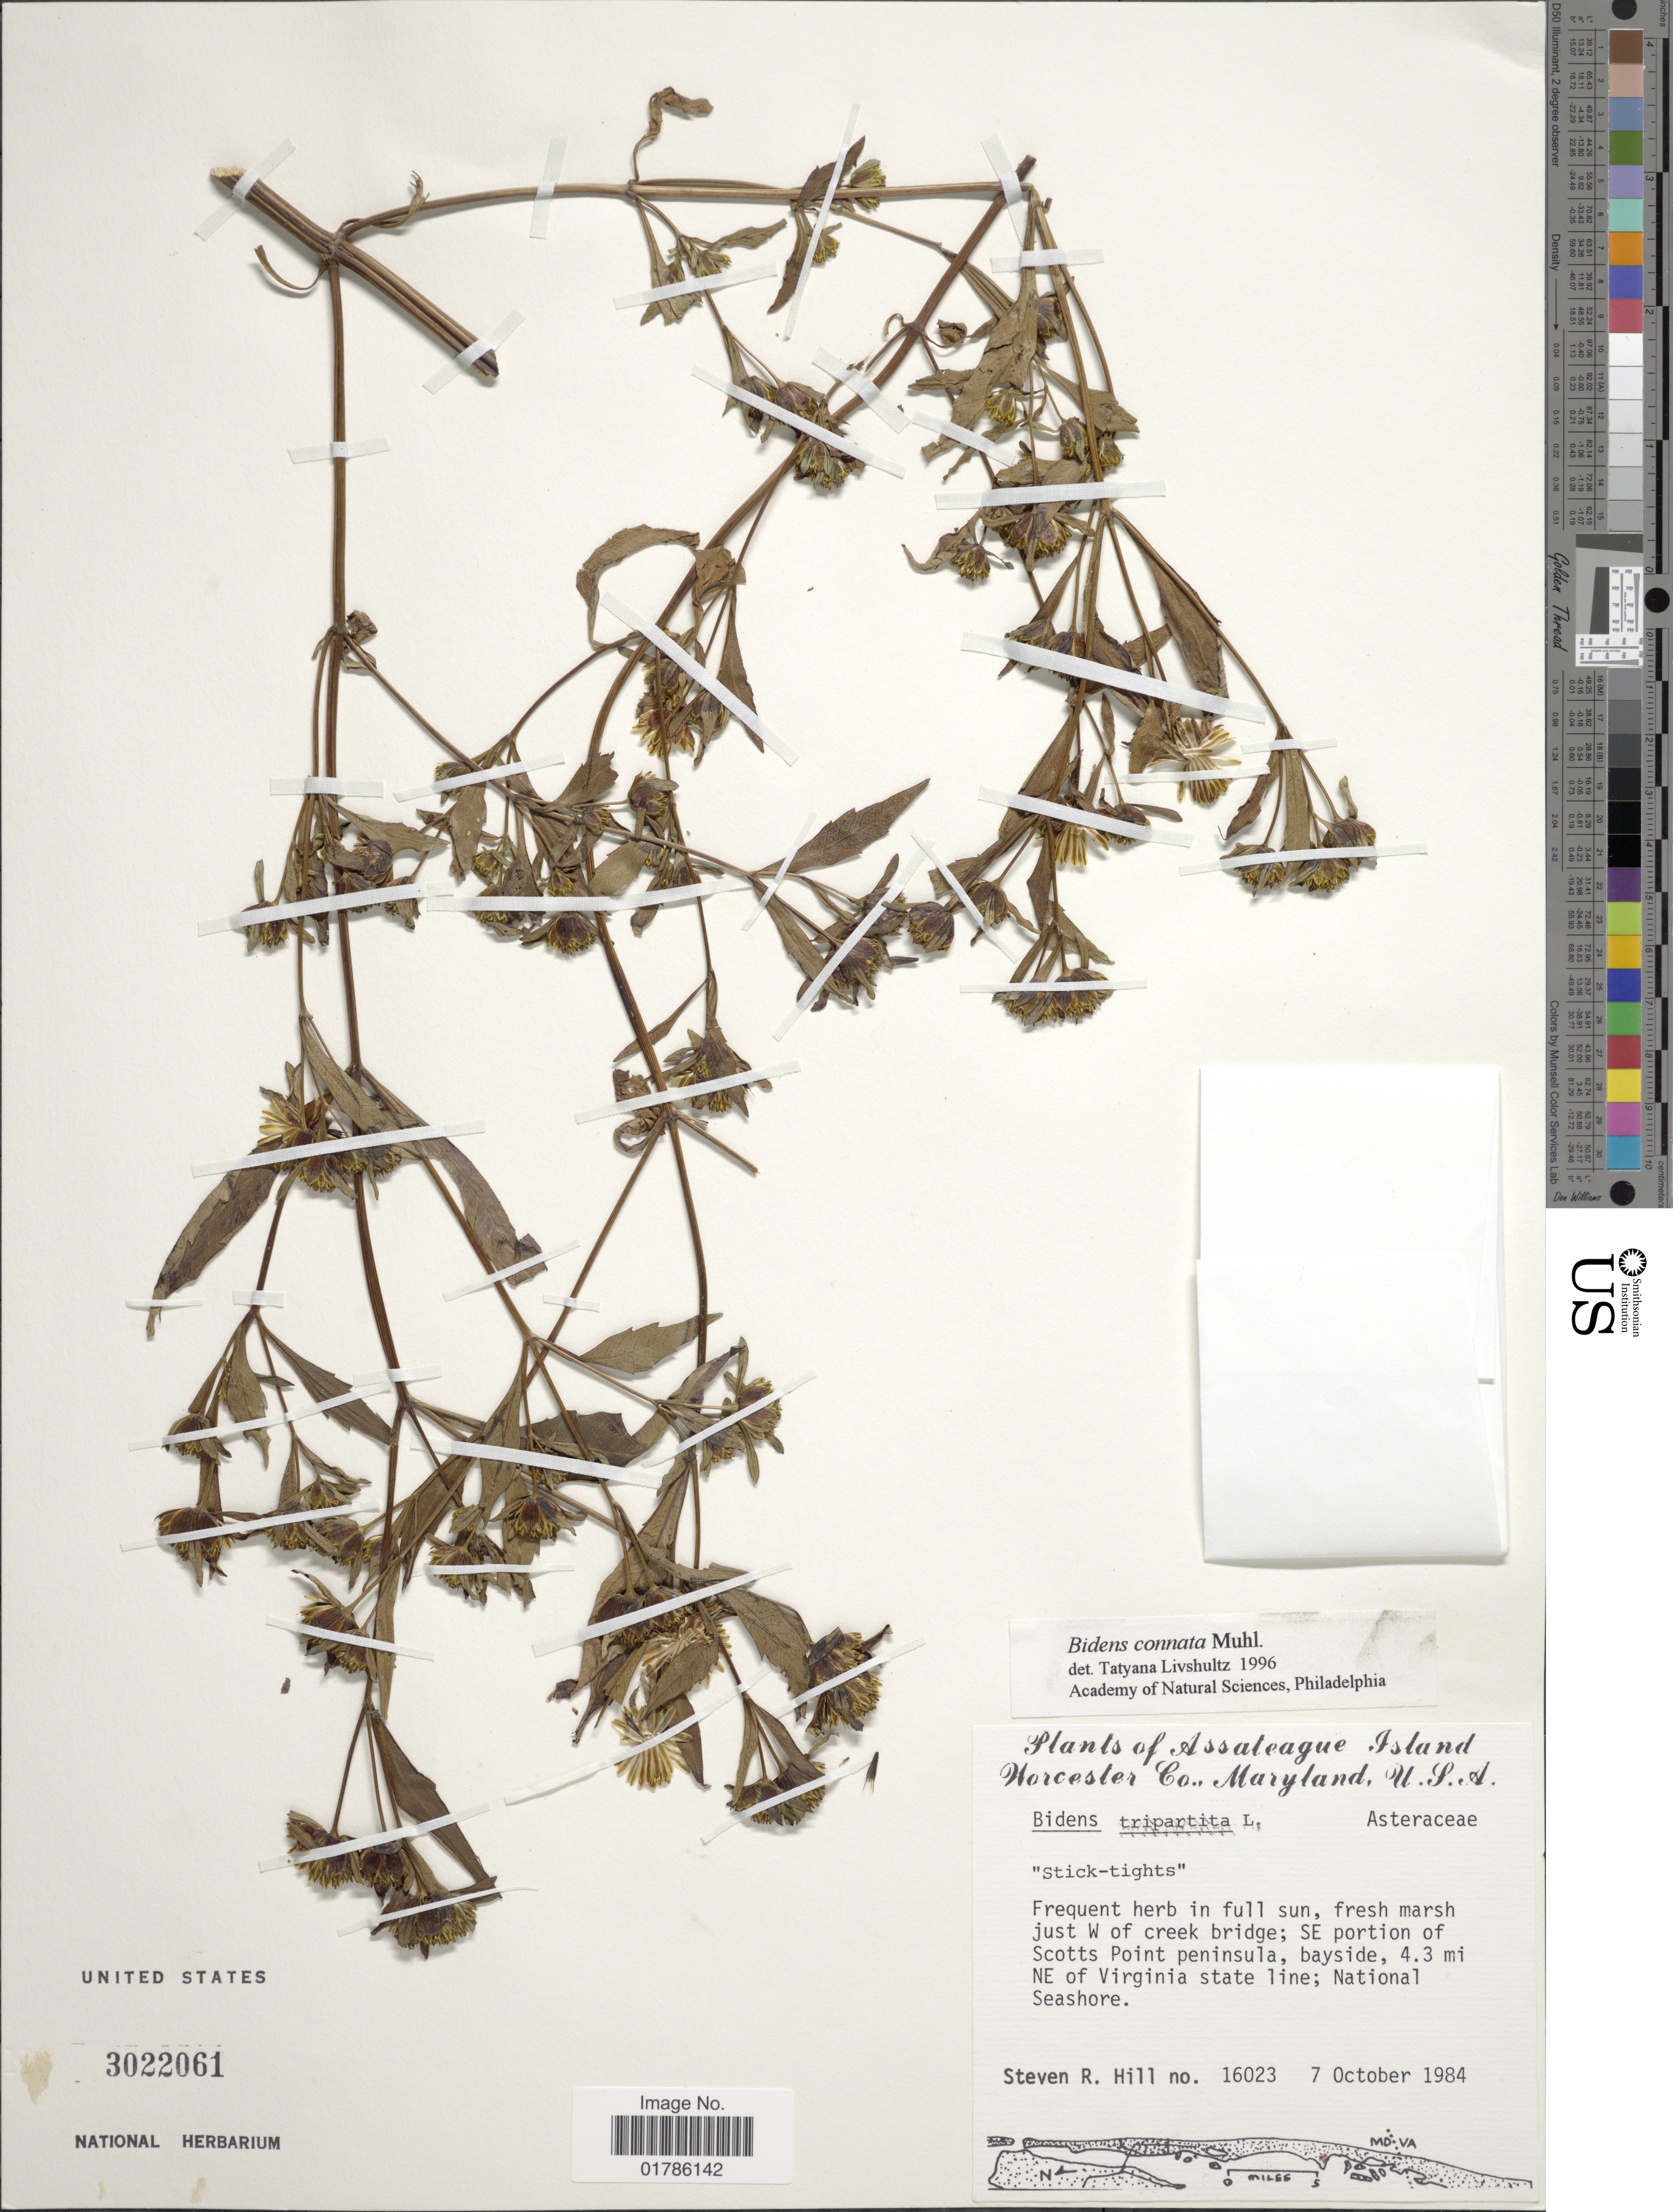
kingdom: Plantae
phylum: Tracheophyta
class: Magnoliopsida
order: Asterales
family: Asteraceae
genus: Bidens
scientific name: Bidens connata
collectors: S. R. Hill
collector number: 16023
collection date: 1984-10-07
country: United States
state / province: Maryland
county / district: Worcester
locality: Assateague Island, Worcester Co., SE portion of Scotts Point peninsula, bayside, 4.3 mi NE of Virginia state line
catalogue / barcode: US 3022061